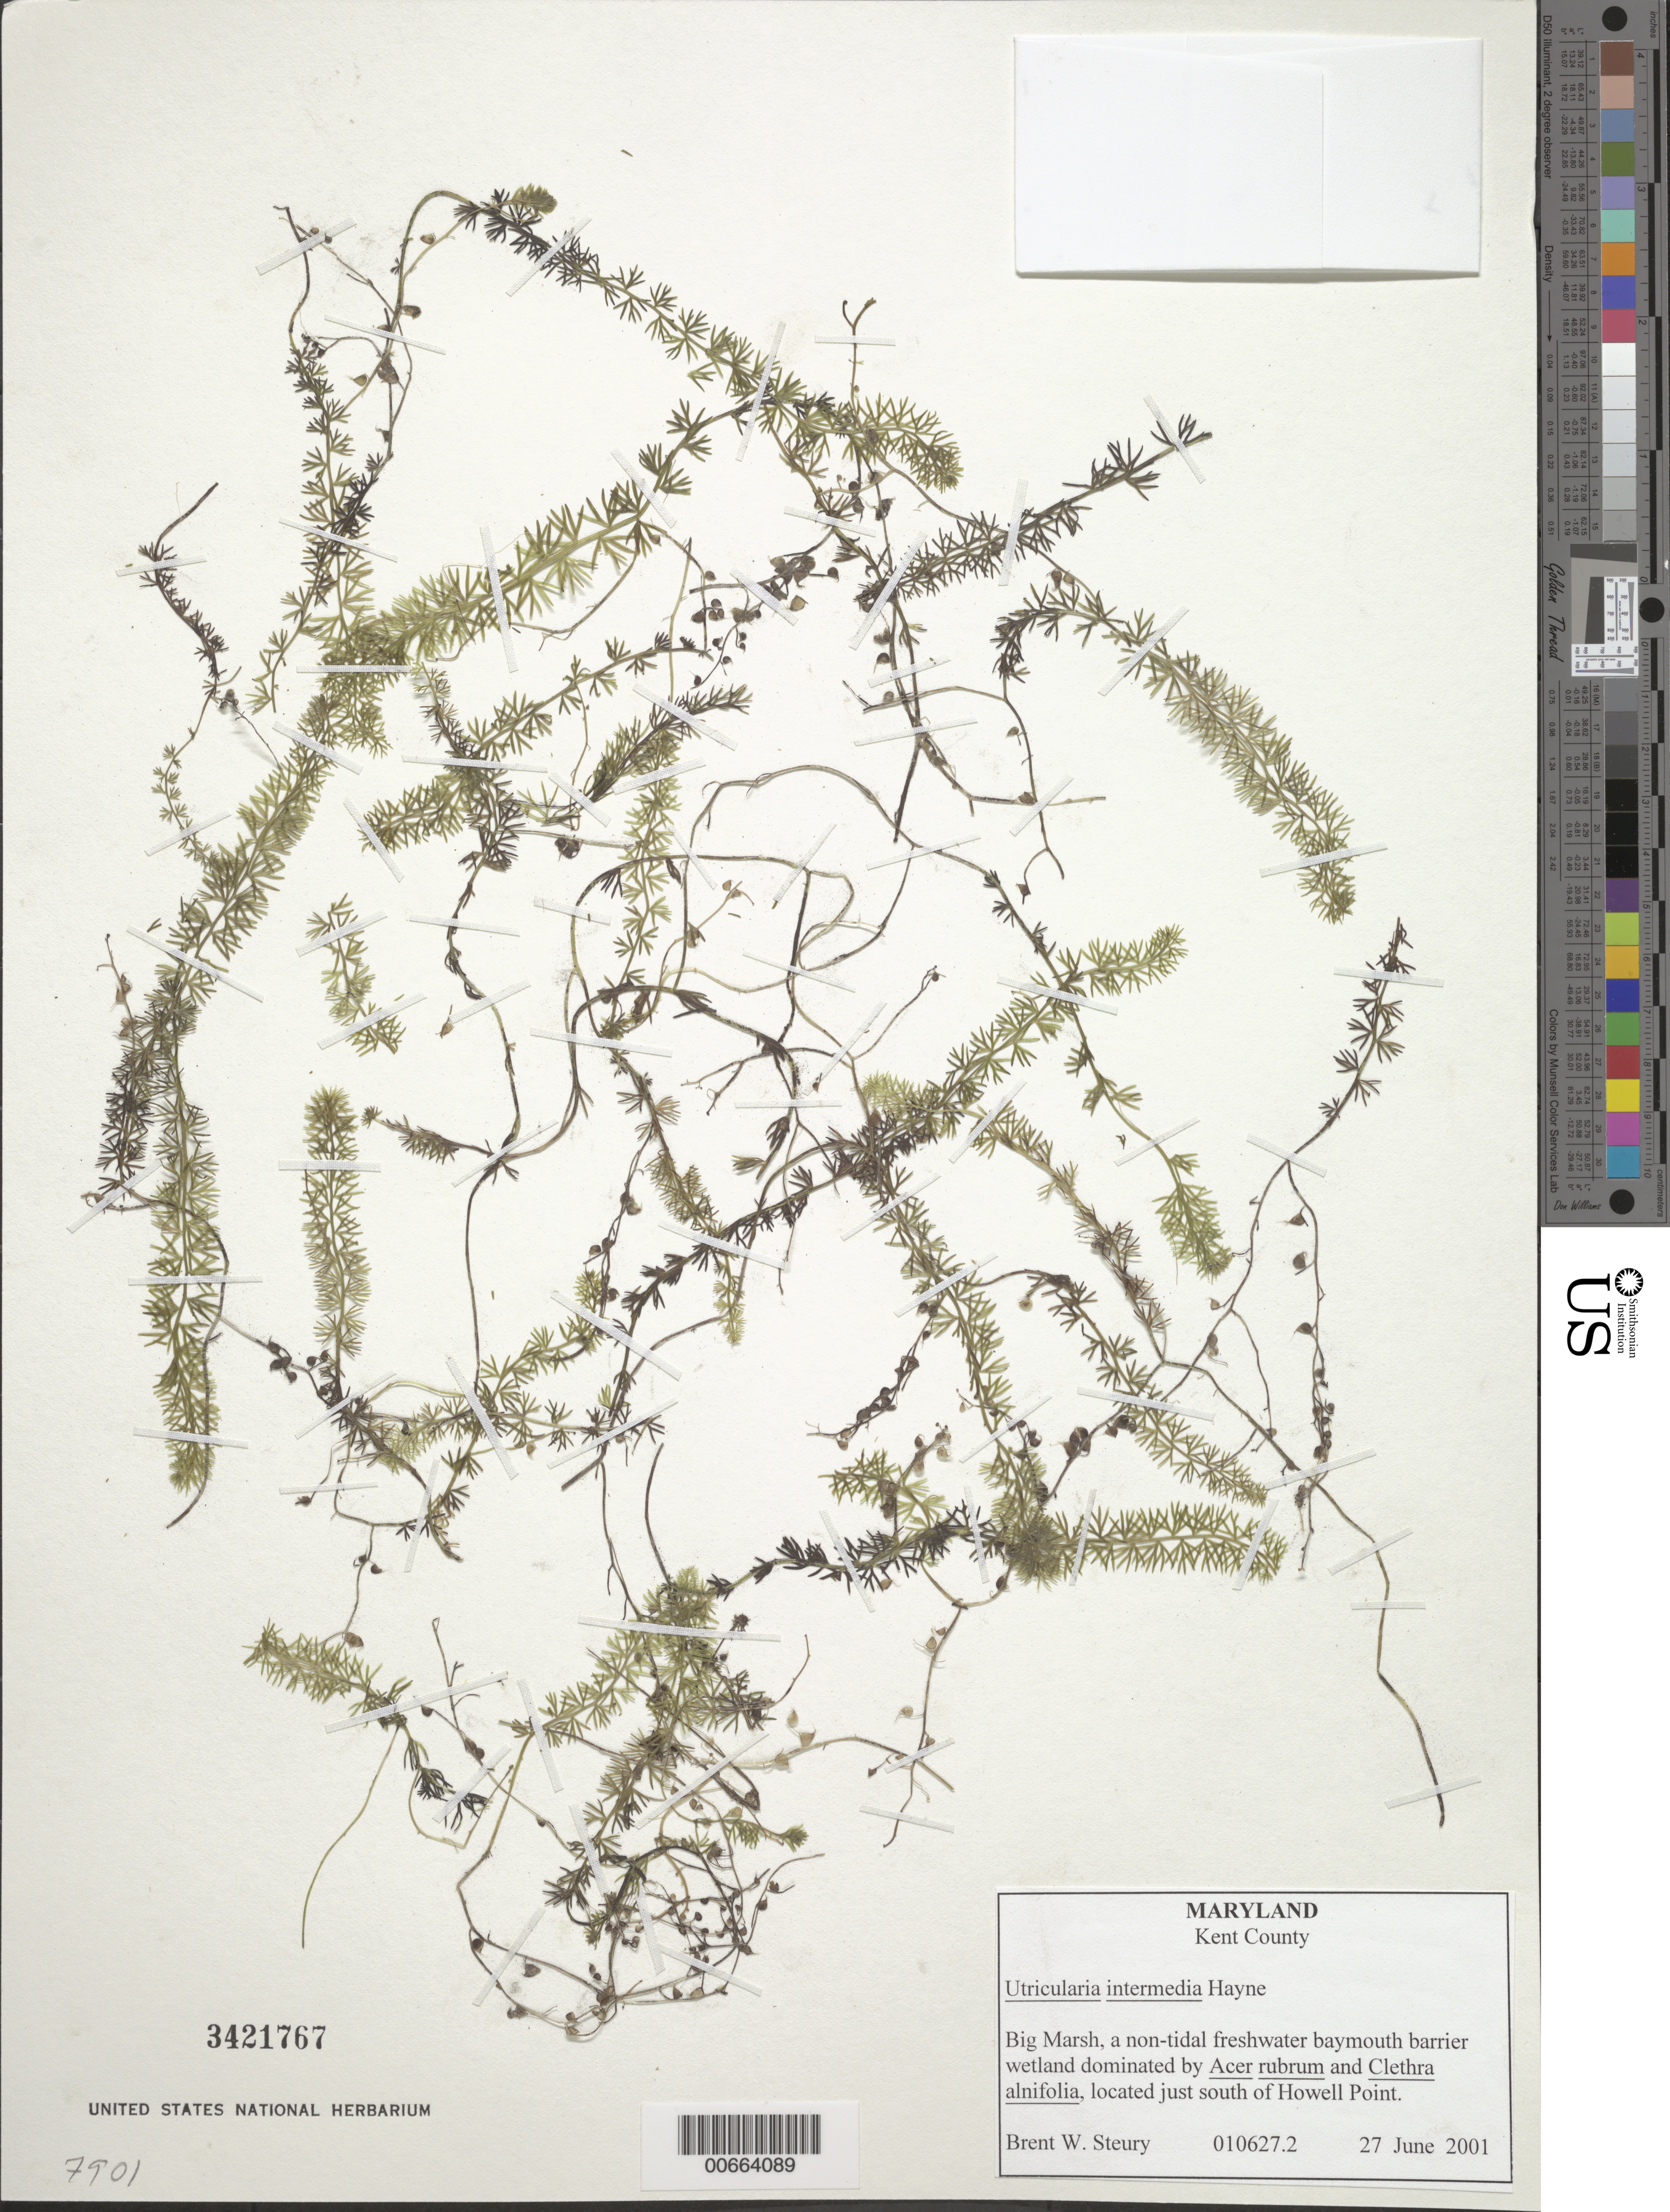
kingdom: Plantae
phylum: Tracheophyta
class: Magnoliopsida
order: Lamiales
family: Lentibulariaceae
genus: Utricularia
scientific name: Utricularia intermedia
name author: Hayne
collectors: B. Steury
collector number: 010627.2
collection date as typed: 27 Jun 2001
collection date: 2001-06-27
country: United States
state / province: Maryland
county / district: Kent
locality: Big Marsh, located just south of Howell Point.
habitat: Non-tidal freshwater baymouth barrier wetland dominated by Acer rubrum and Clethra alnifolia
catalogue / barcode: US 3421767